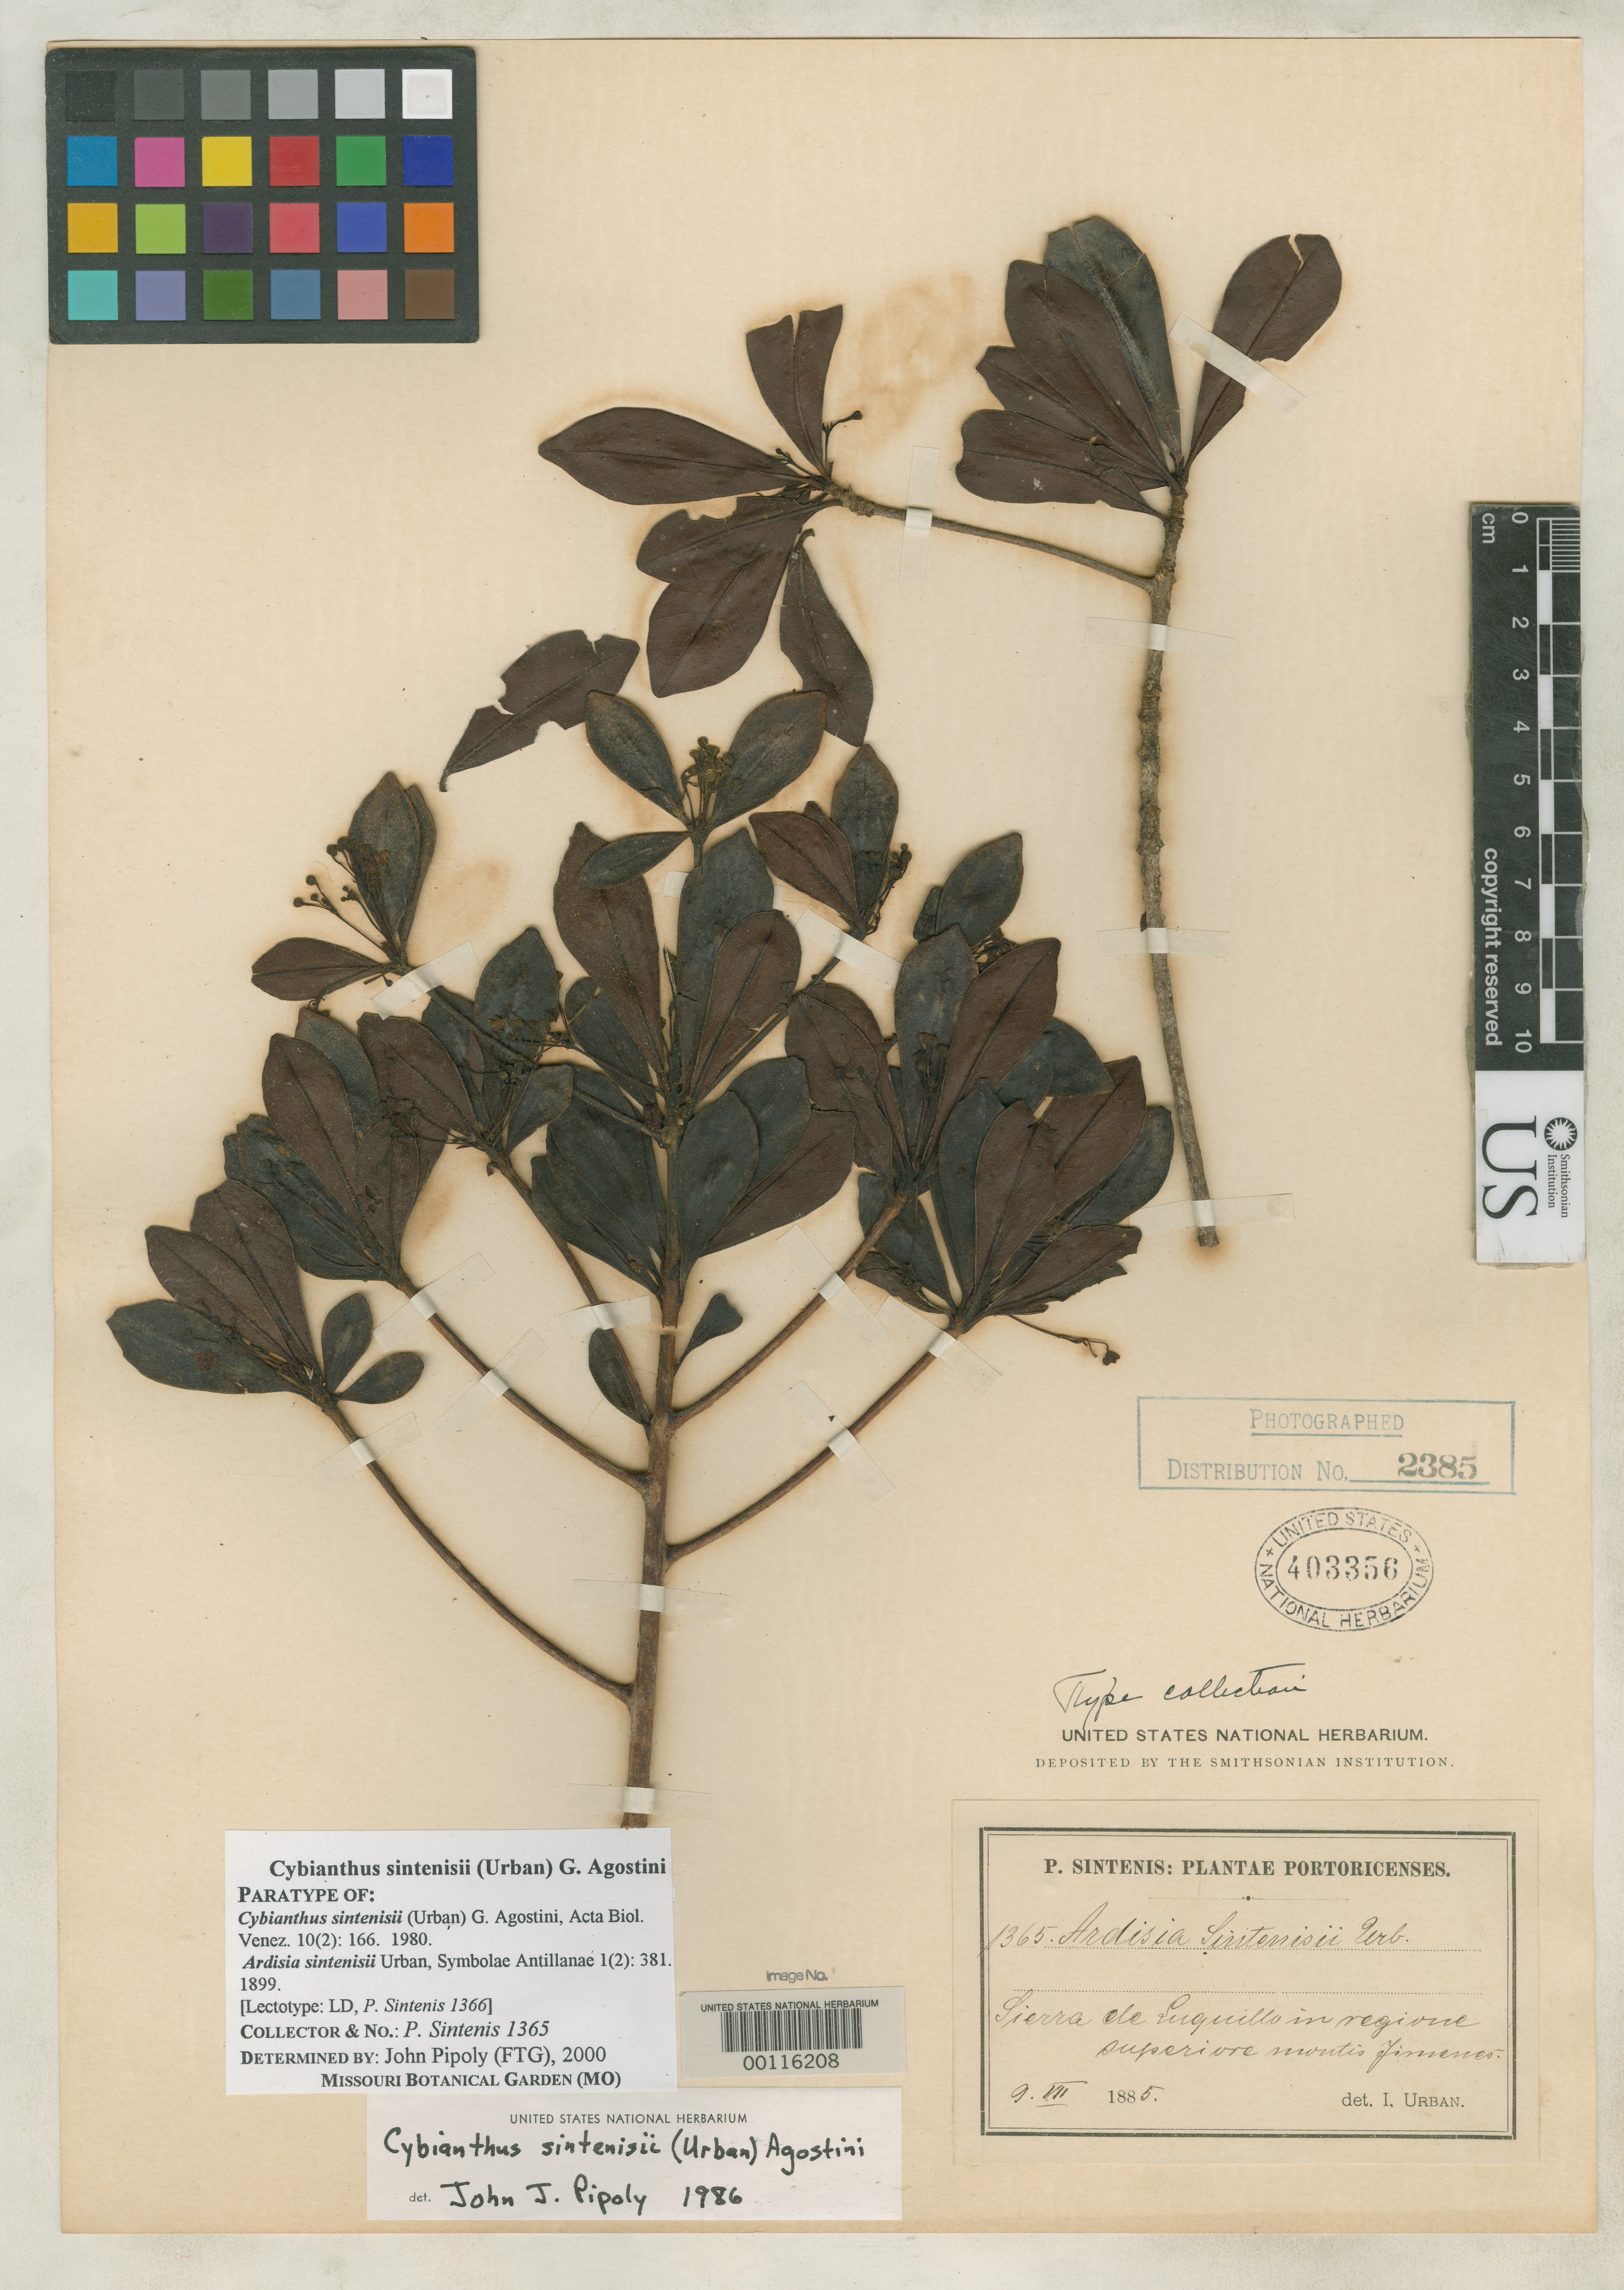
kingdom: Plantae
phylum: Tracheophyta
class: Magnoliopsida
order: Ericales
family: Primulaceae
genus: Ardisia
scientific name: Ardisia sintenisii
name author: Urb.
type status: Syntype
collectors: P. Sintenis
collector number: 1365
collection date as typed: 09 Jul 1885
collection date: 1885-07-09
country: Puerto Rico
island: Greater Antilles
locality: Sierra de Luquillo, Jimenes.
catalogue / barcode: US 403356